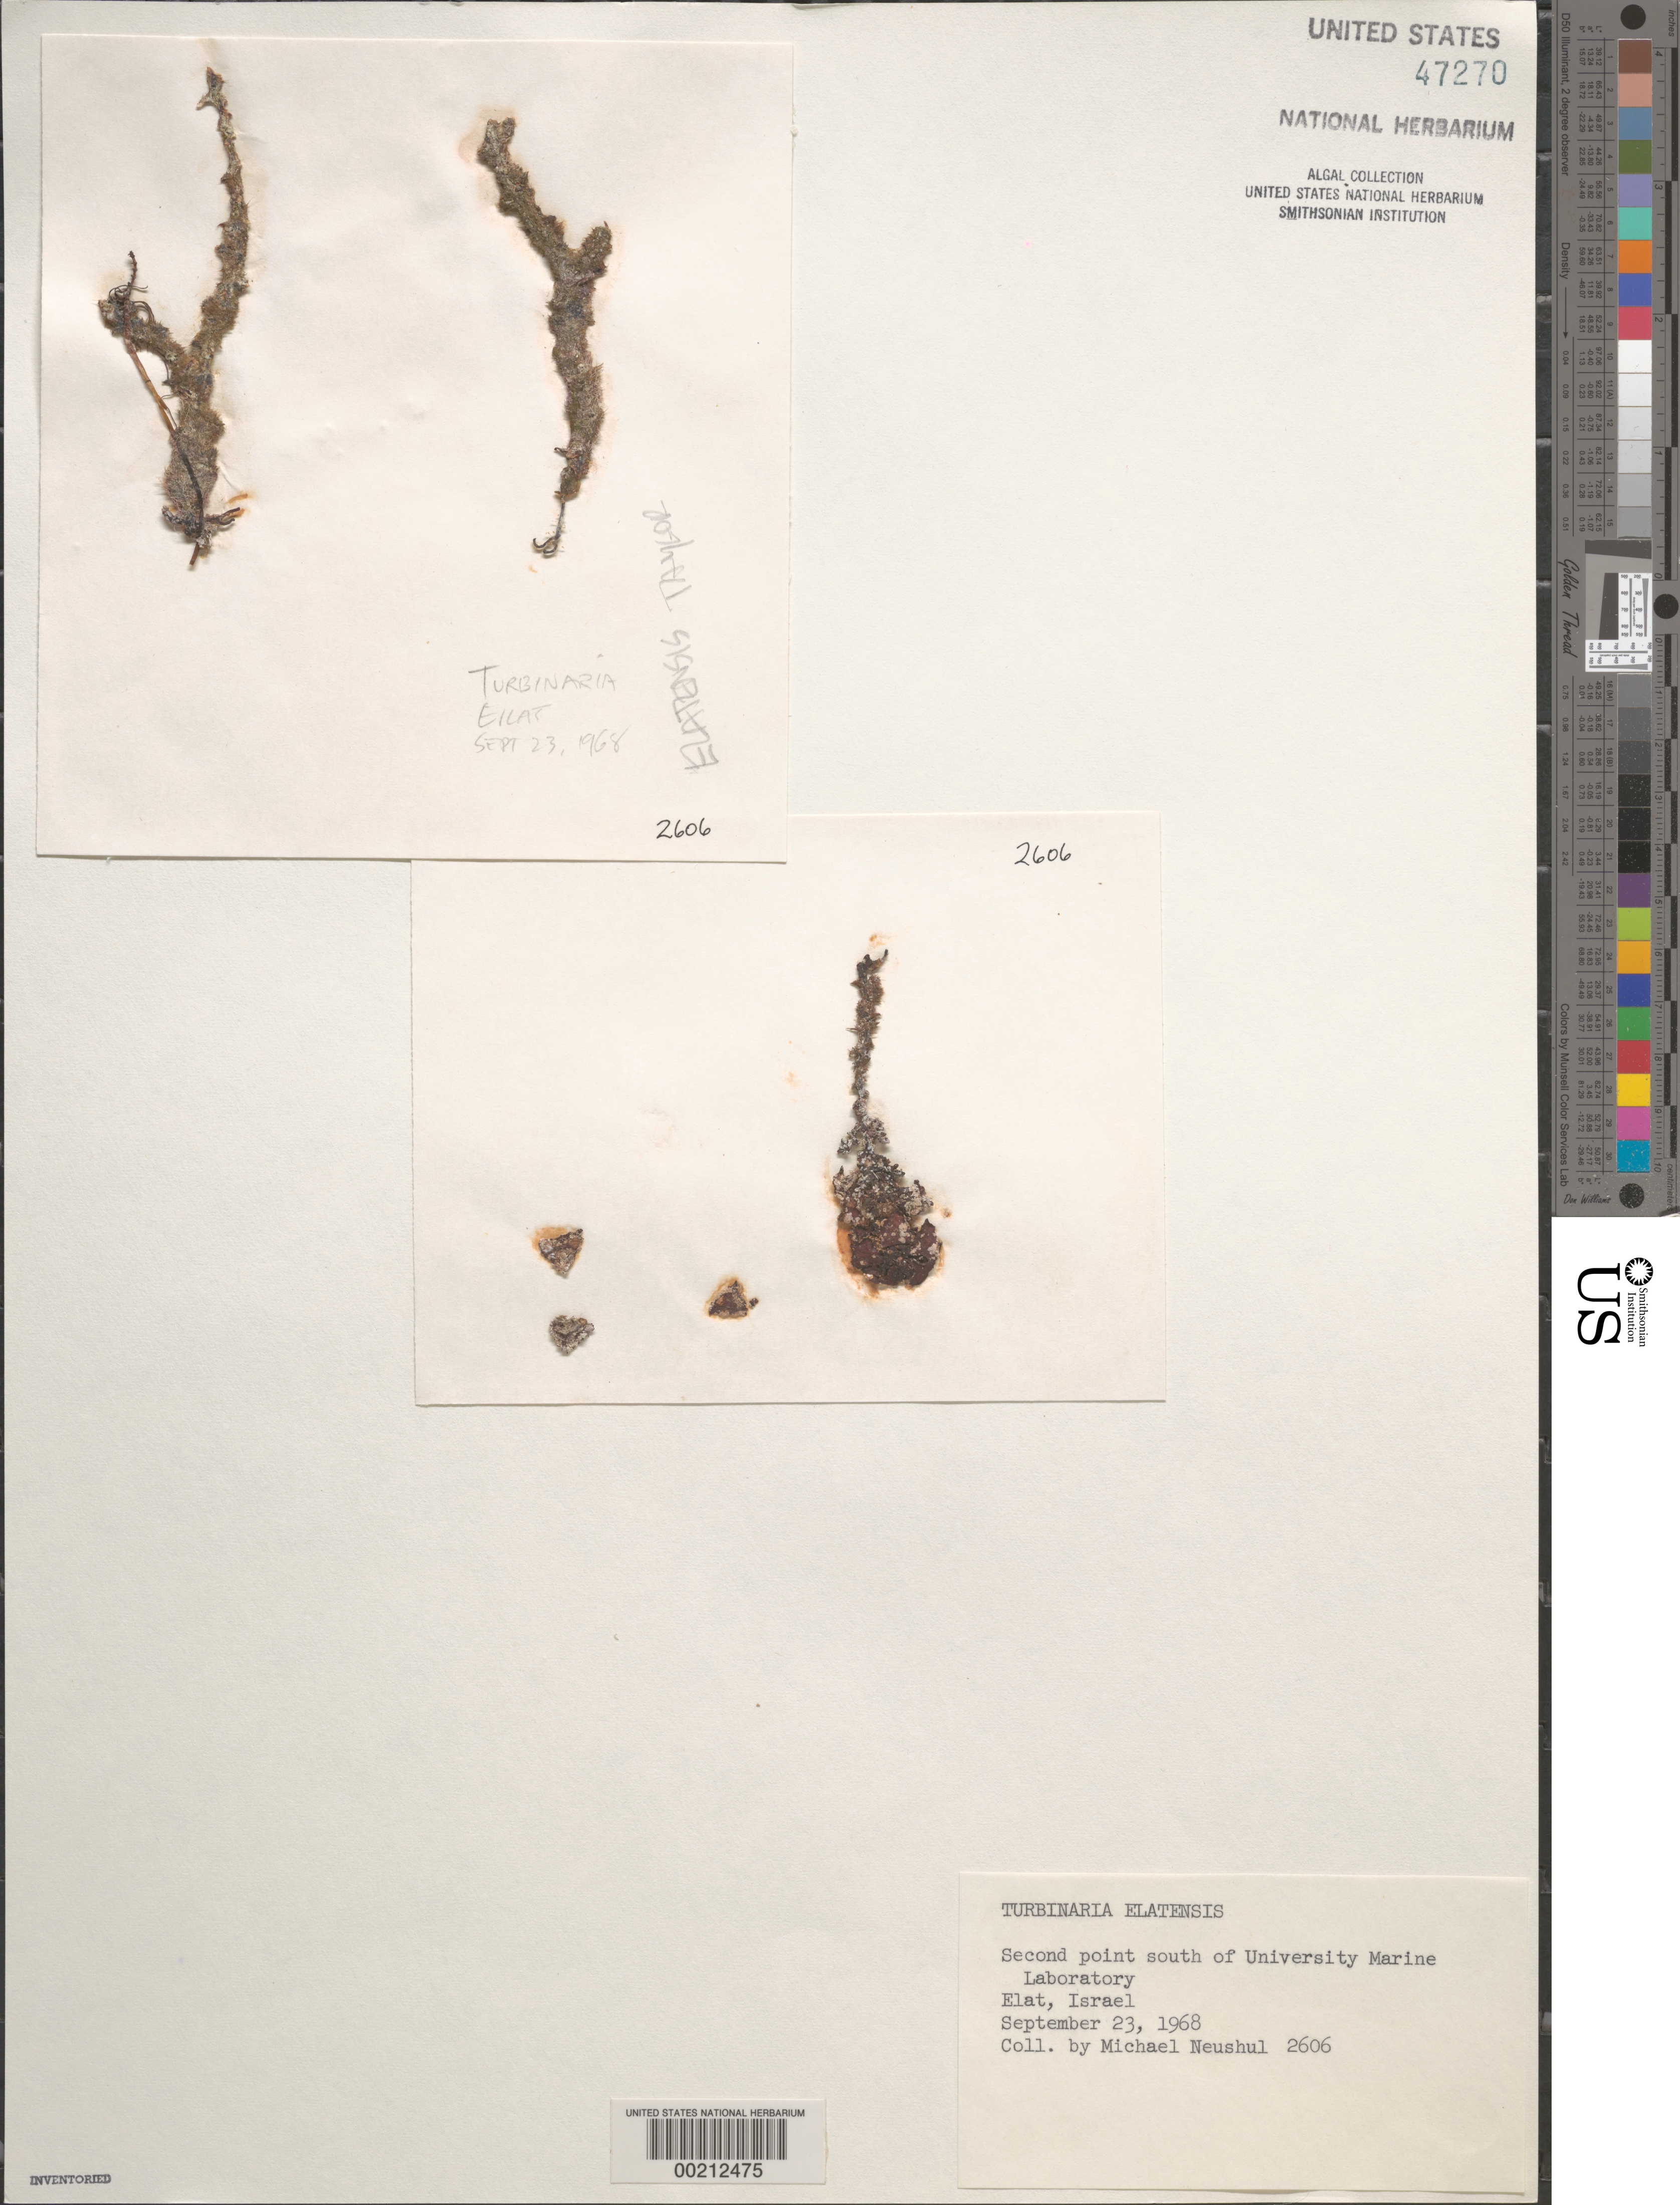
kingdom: Chromista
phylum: Ochrophyta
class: Phaeophyceae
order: Fucales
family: Sargassaceae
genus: Turbinaria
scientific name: Turbinaria elatensis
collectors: M. Neushul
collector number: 2606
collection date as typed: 23 Sep 1968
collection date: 1968-09-23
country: Israel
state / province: Southern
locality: Elat, south of University marine laboratory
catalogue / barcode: US 47270